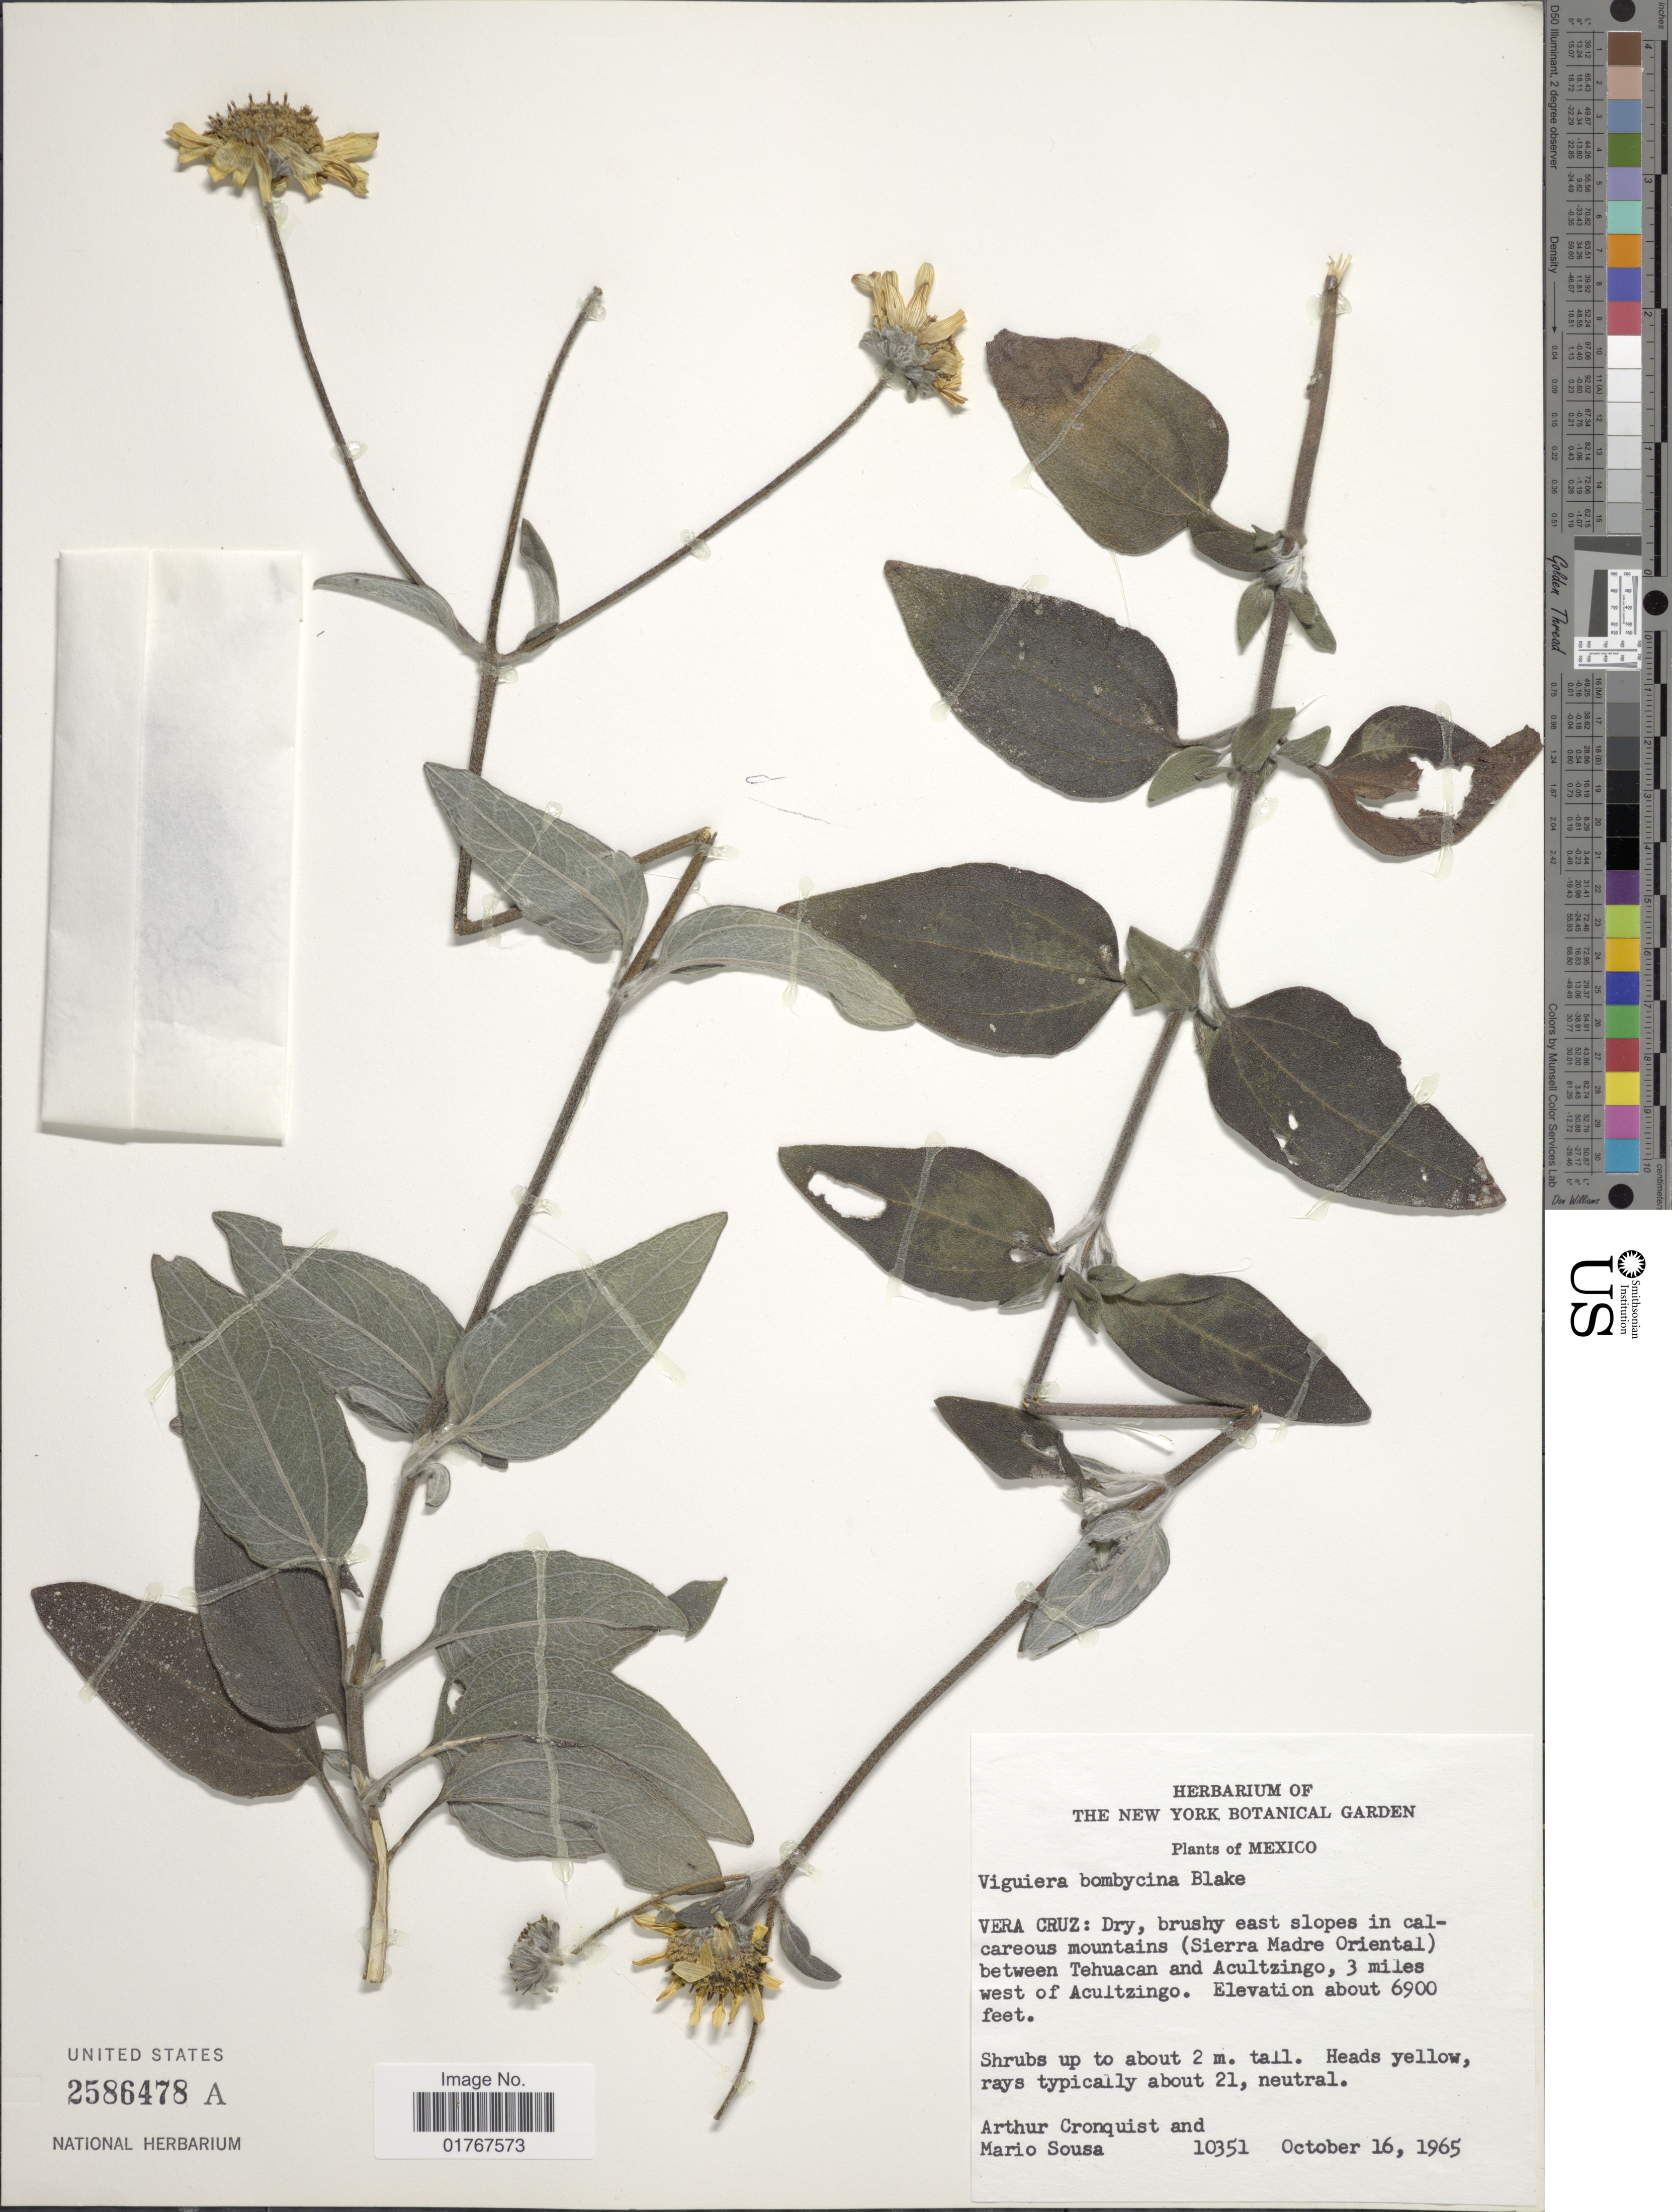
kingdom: Plantae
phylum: Tracheophyta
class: Magnoliopsida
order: Asterales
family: Asteraceae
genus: Viguiera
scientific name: Viguiera bombycina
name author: S.F. Blake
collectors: A. J. Cronquist & M. Sousa S.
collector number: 10351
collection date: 1965-10-16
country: Mexico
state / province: Veracruz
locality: Vera Cruz: Dry, brushy east slopes in calcareous mountains (Sierra Madre Oriental) between Tehuacan and Acultzingo, 3 miles west of Acultzingo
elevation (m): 2103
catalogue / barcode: US 2586478A